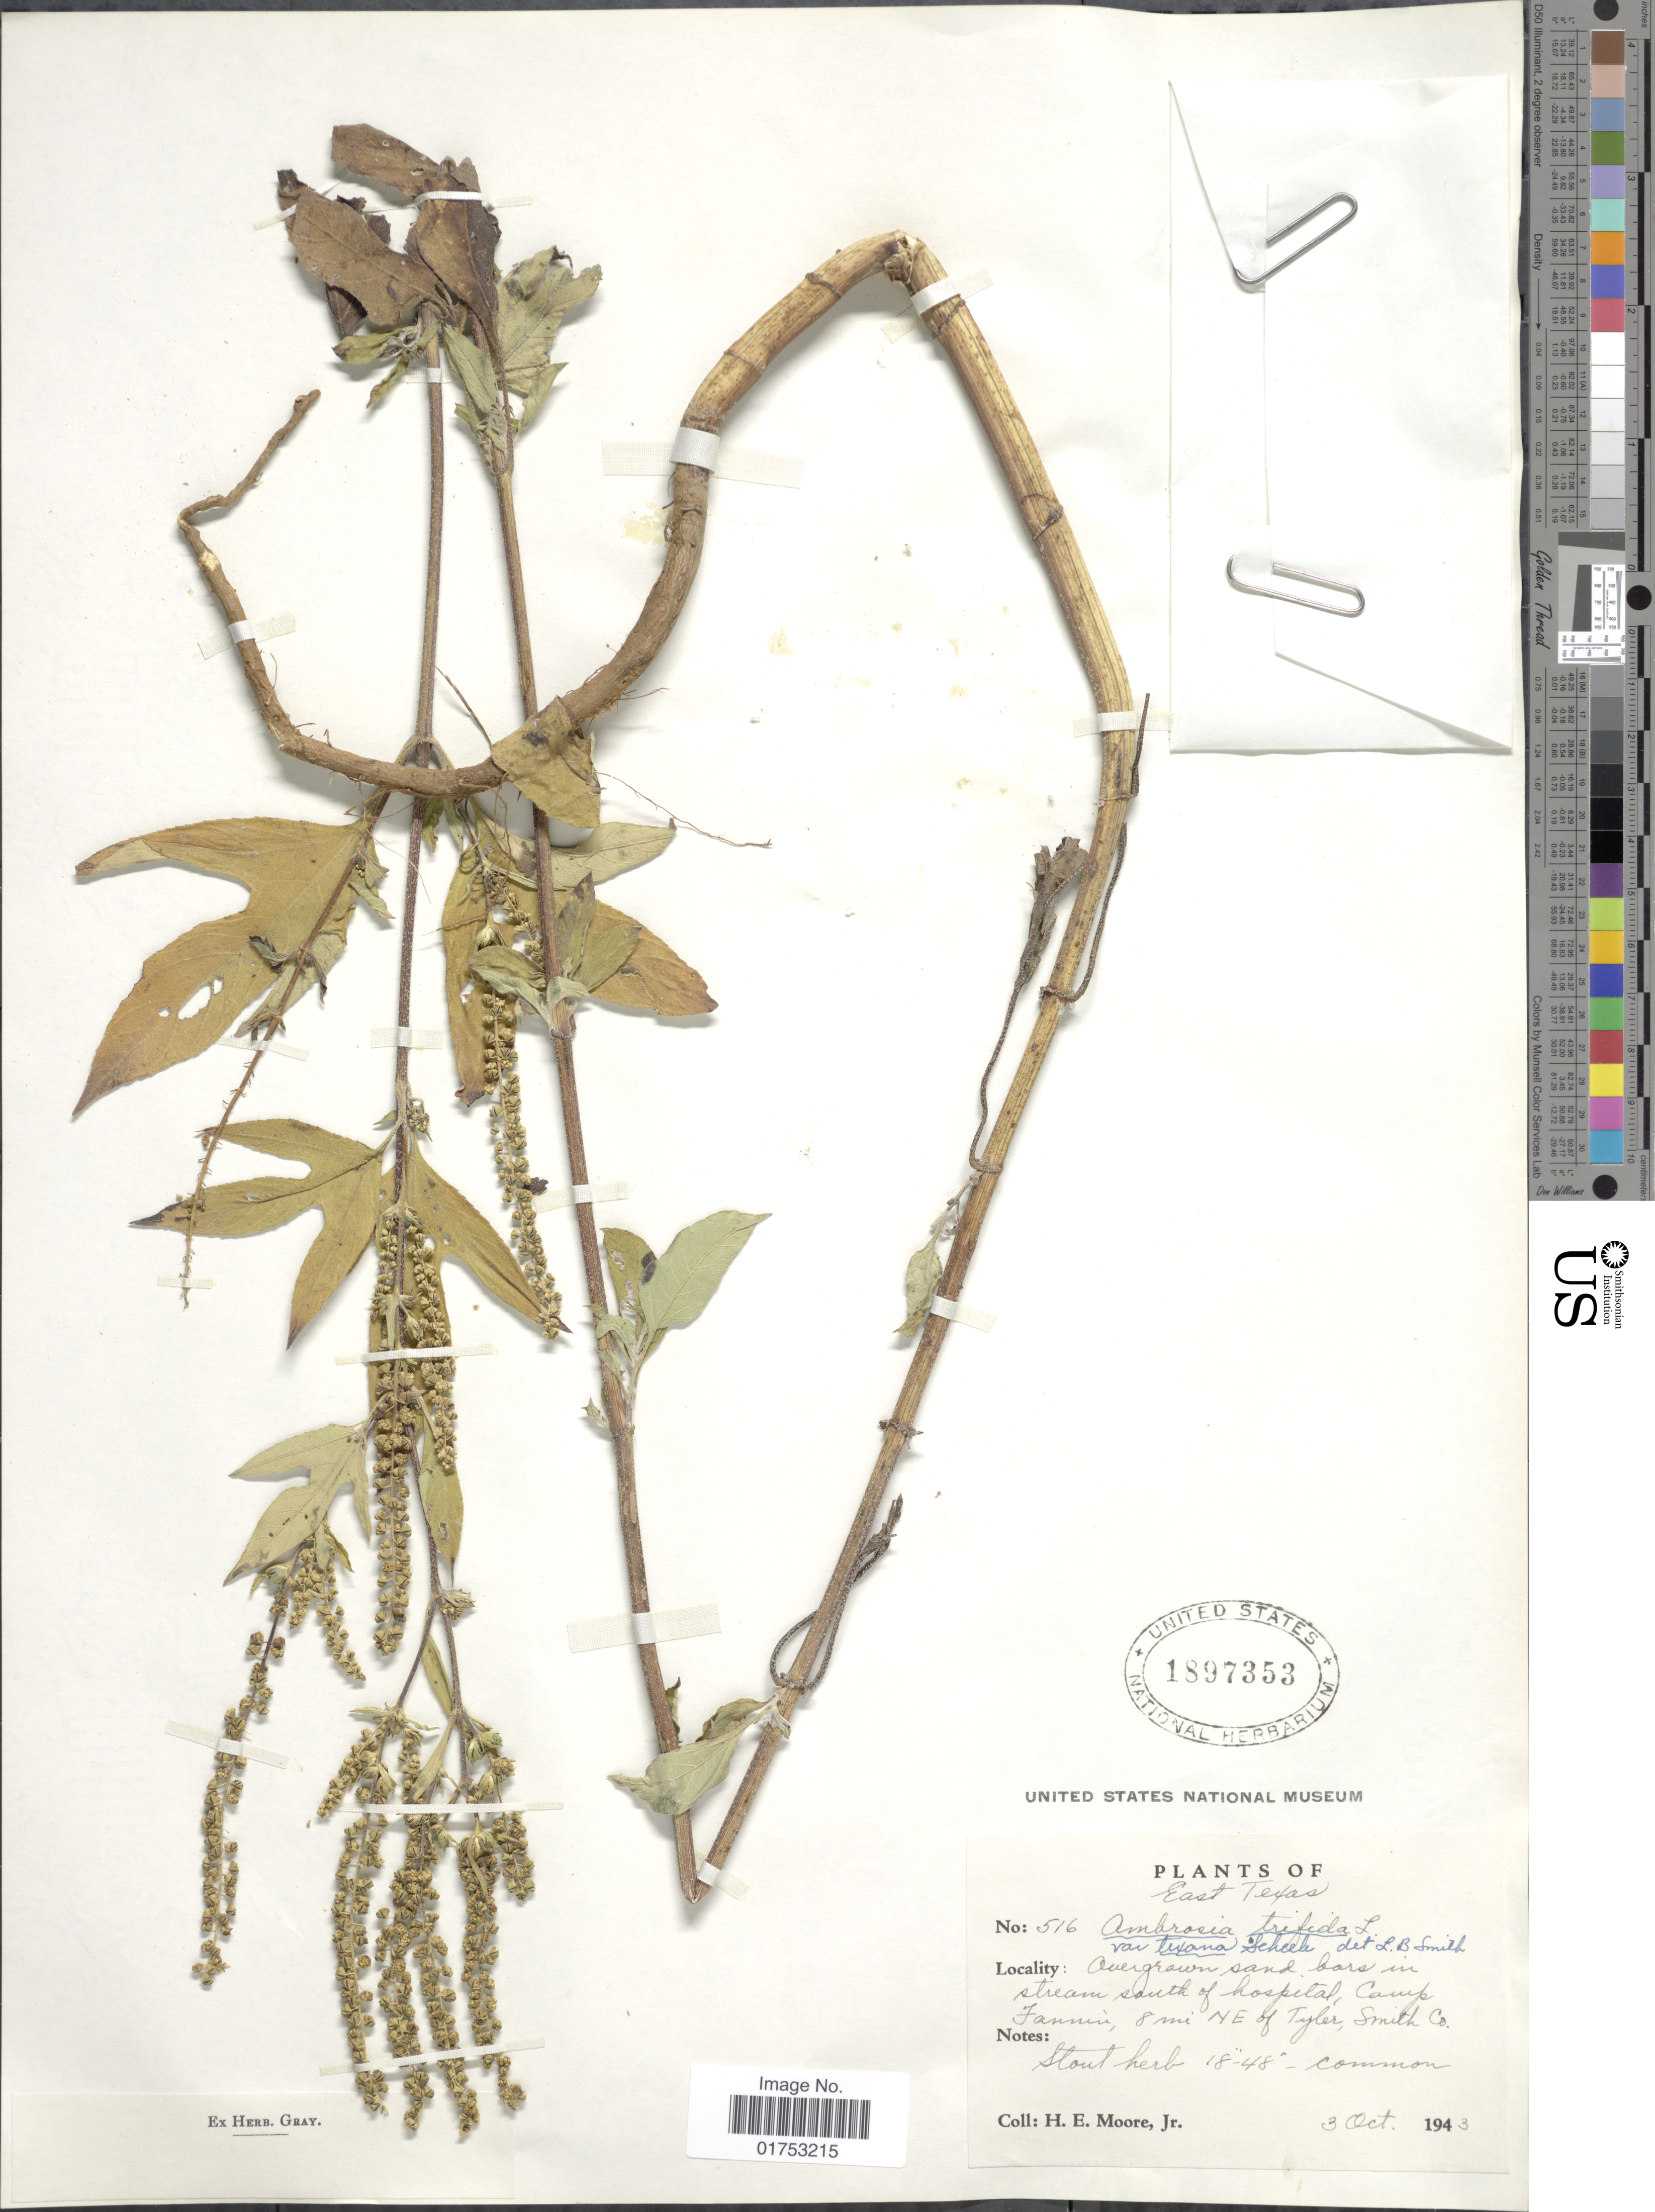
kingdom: Plantae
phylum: Tracheophyta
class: Magnoliopsida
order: Asterales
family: Asteraceae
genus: Ambrosia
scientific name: Ambrosia aptera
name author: (DC.) DC.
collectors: H. Moore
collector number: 516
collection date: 1943-10-03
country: United States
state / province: Texas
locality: East Texas, south of hospital, Camp Fannin, 8 mi NE of Tyler, Smith Co.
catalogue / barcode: US 1897353